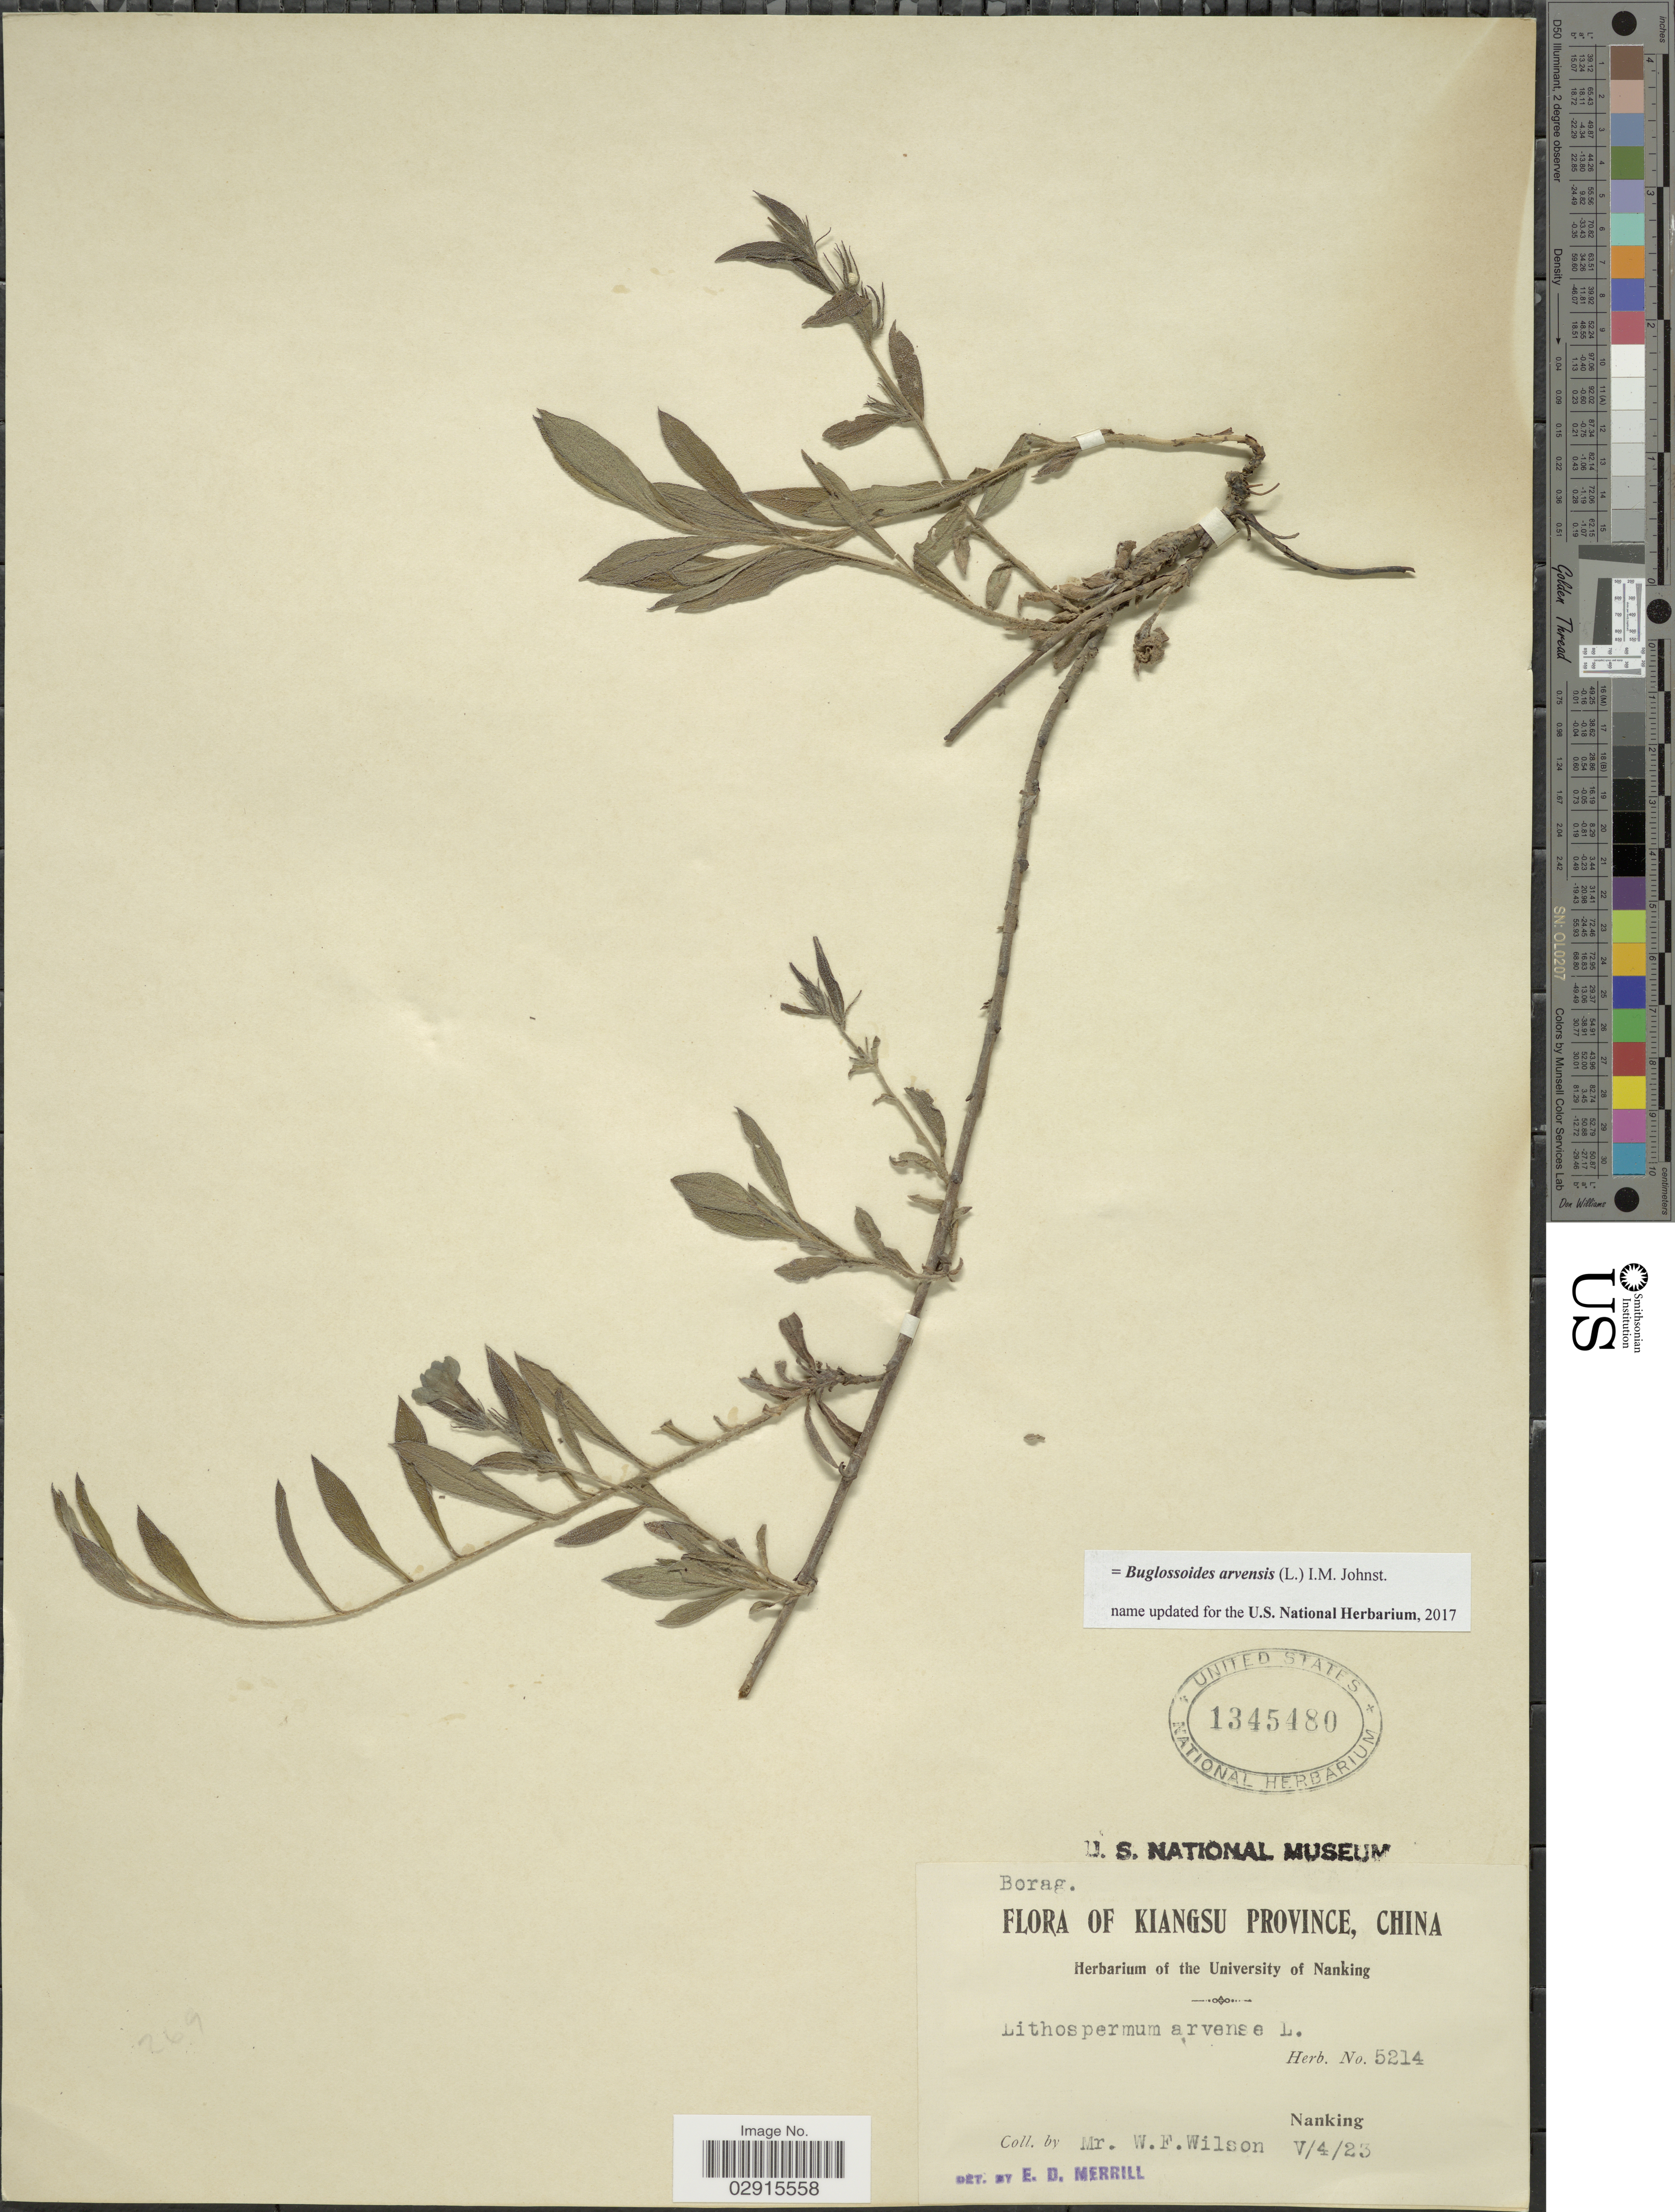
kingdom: Plantae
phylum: Tracheophyta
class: Magnoliopsida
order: Boraginales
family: Boraginaceae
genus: Buglossoides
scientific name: Buglossoides arvensis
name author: (L.) I.M. Johnst.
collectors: W. Wilson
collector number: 5214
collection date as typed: Transcribed d/m/y: 4/5/23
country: China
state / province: Jiangsu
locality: Kiangsu Province, Nanking.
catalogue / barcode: US 1345480